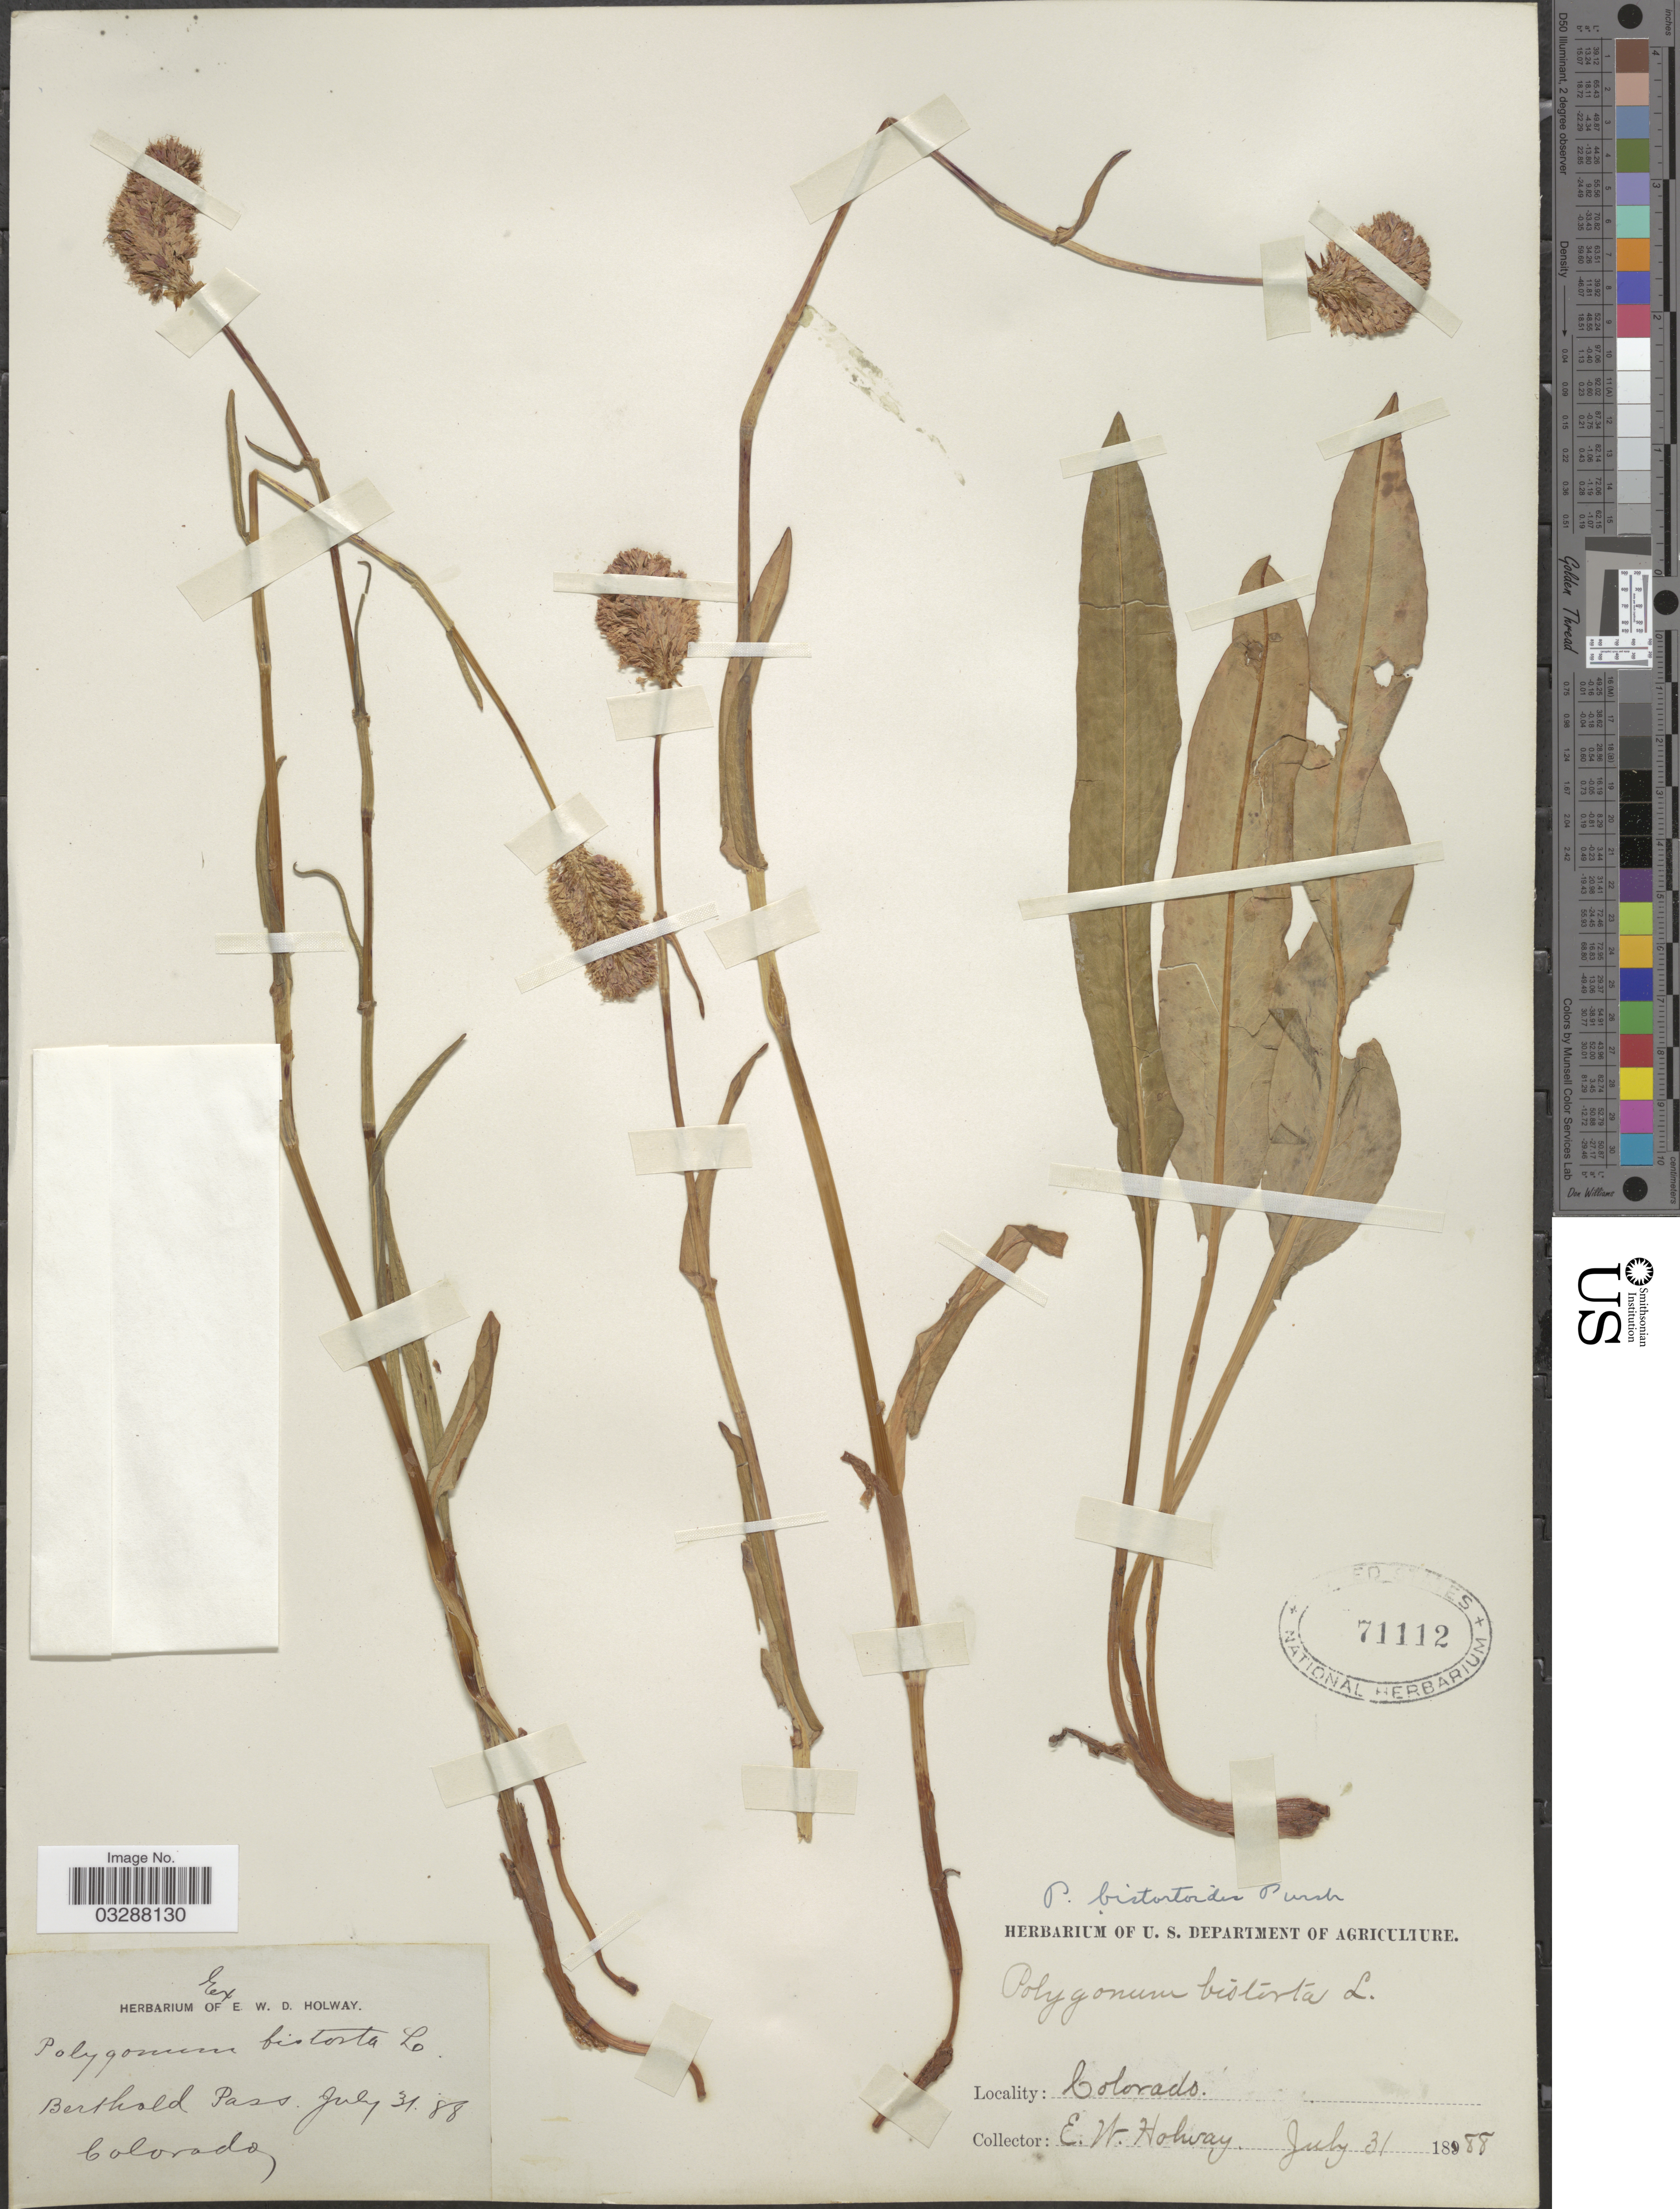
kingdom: Plantae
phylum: Tracheophyta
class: Magnoliopsida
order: Caryophyllales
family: Polygonaceae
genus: Bistorta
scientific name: Bistorta bistortoides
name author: (Pursh) Small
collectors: E. W. D. Holway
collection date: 1888-07-31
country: United States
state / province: Colorado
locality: Berthoud Pass.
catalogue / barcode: US 71112